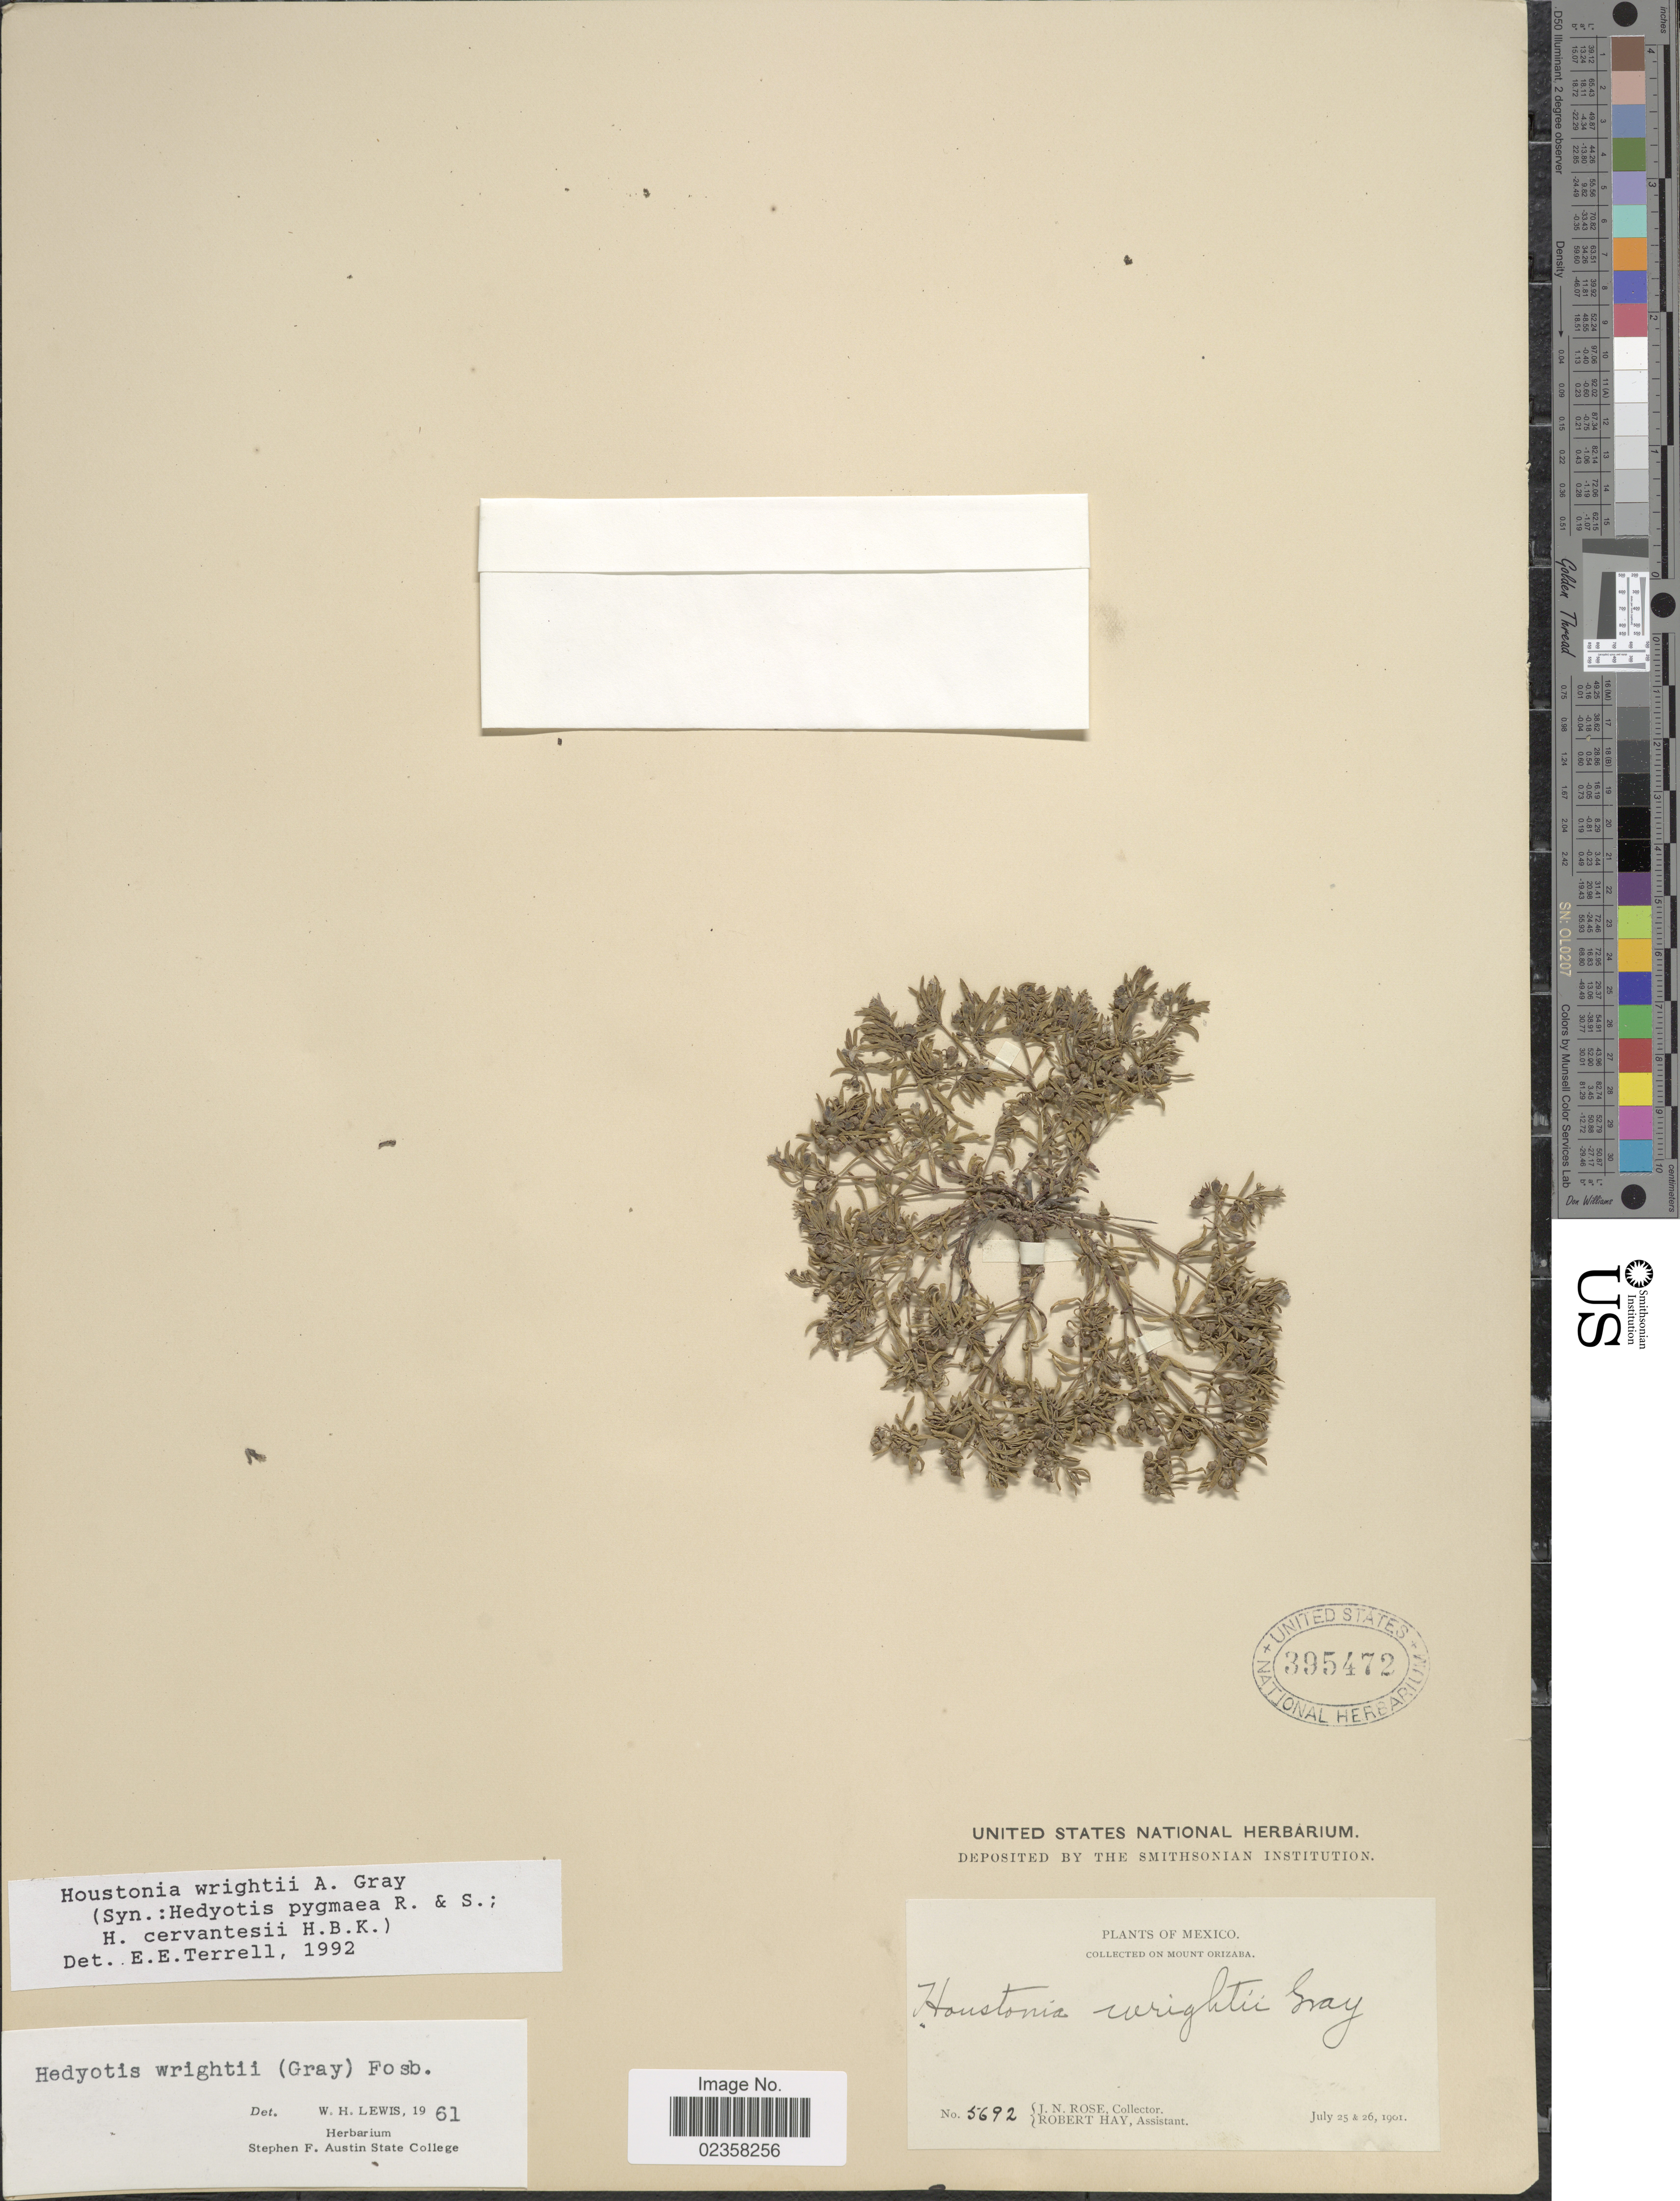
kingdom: Plantae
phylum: Tracheophyta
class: Magnoliopsida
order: Gentianales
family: Rubiaceae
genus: Houstonia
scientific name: Houstonia wrightii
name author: (A. Gray) A. Gray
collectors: J. N. Rose & R. H. Hay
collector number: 5692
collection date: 1901-07-25/1901-07-26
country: Mexico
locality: Mount Orizaba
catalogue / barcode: US 395472